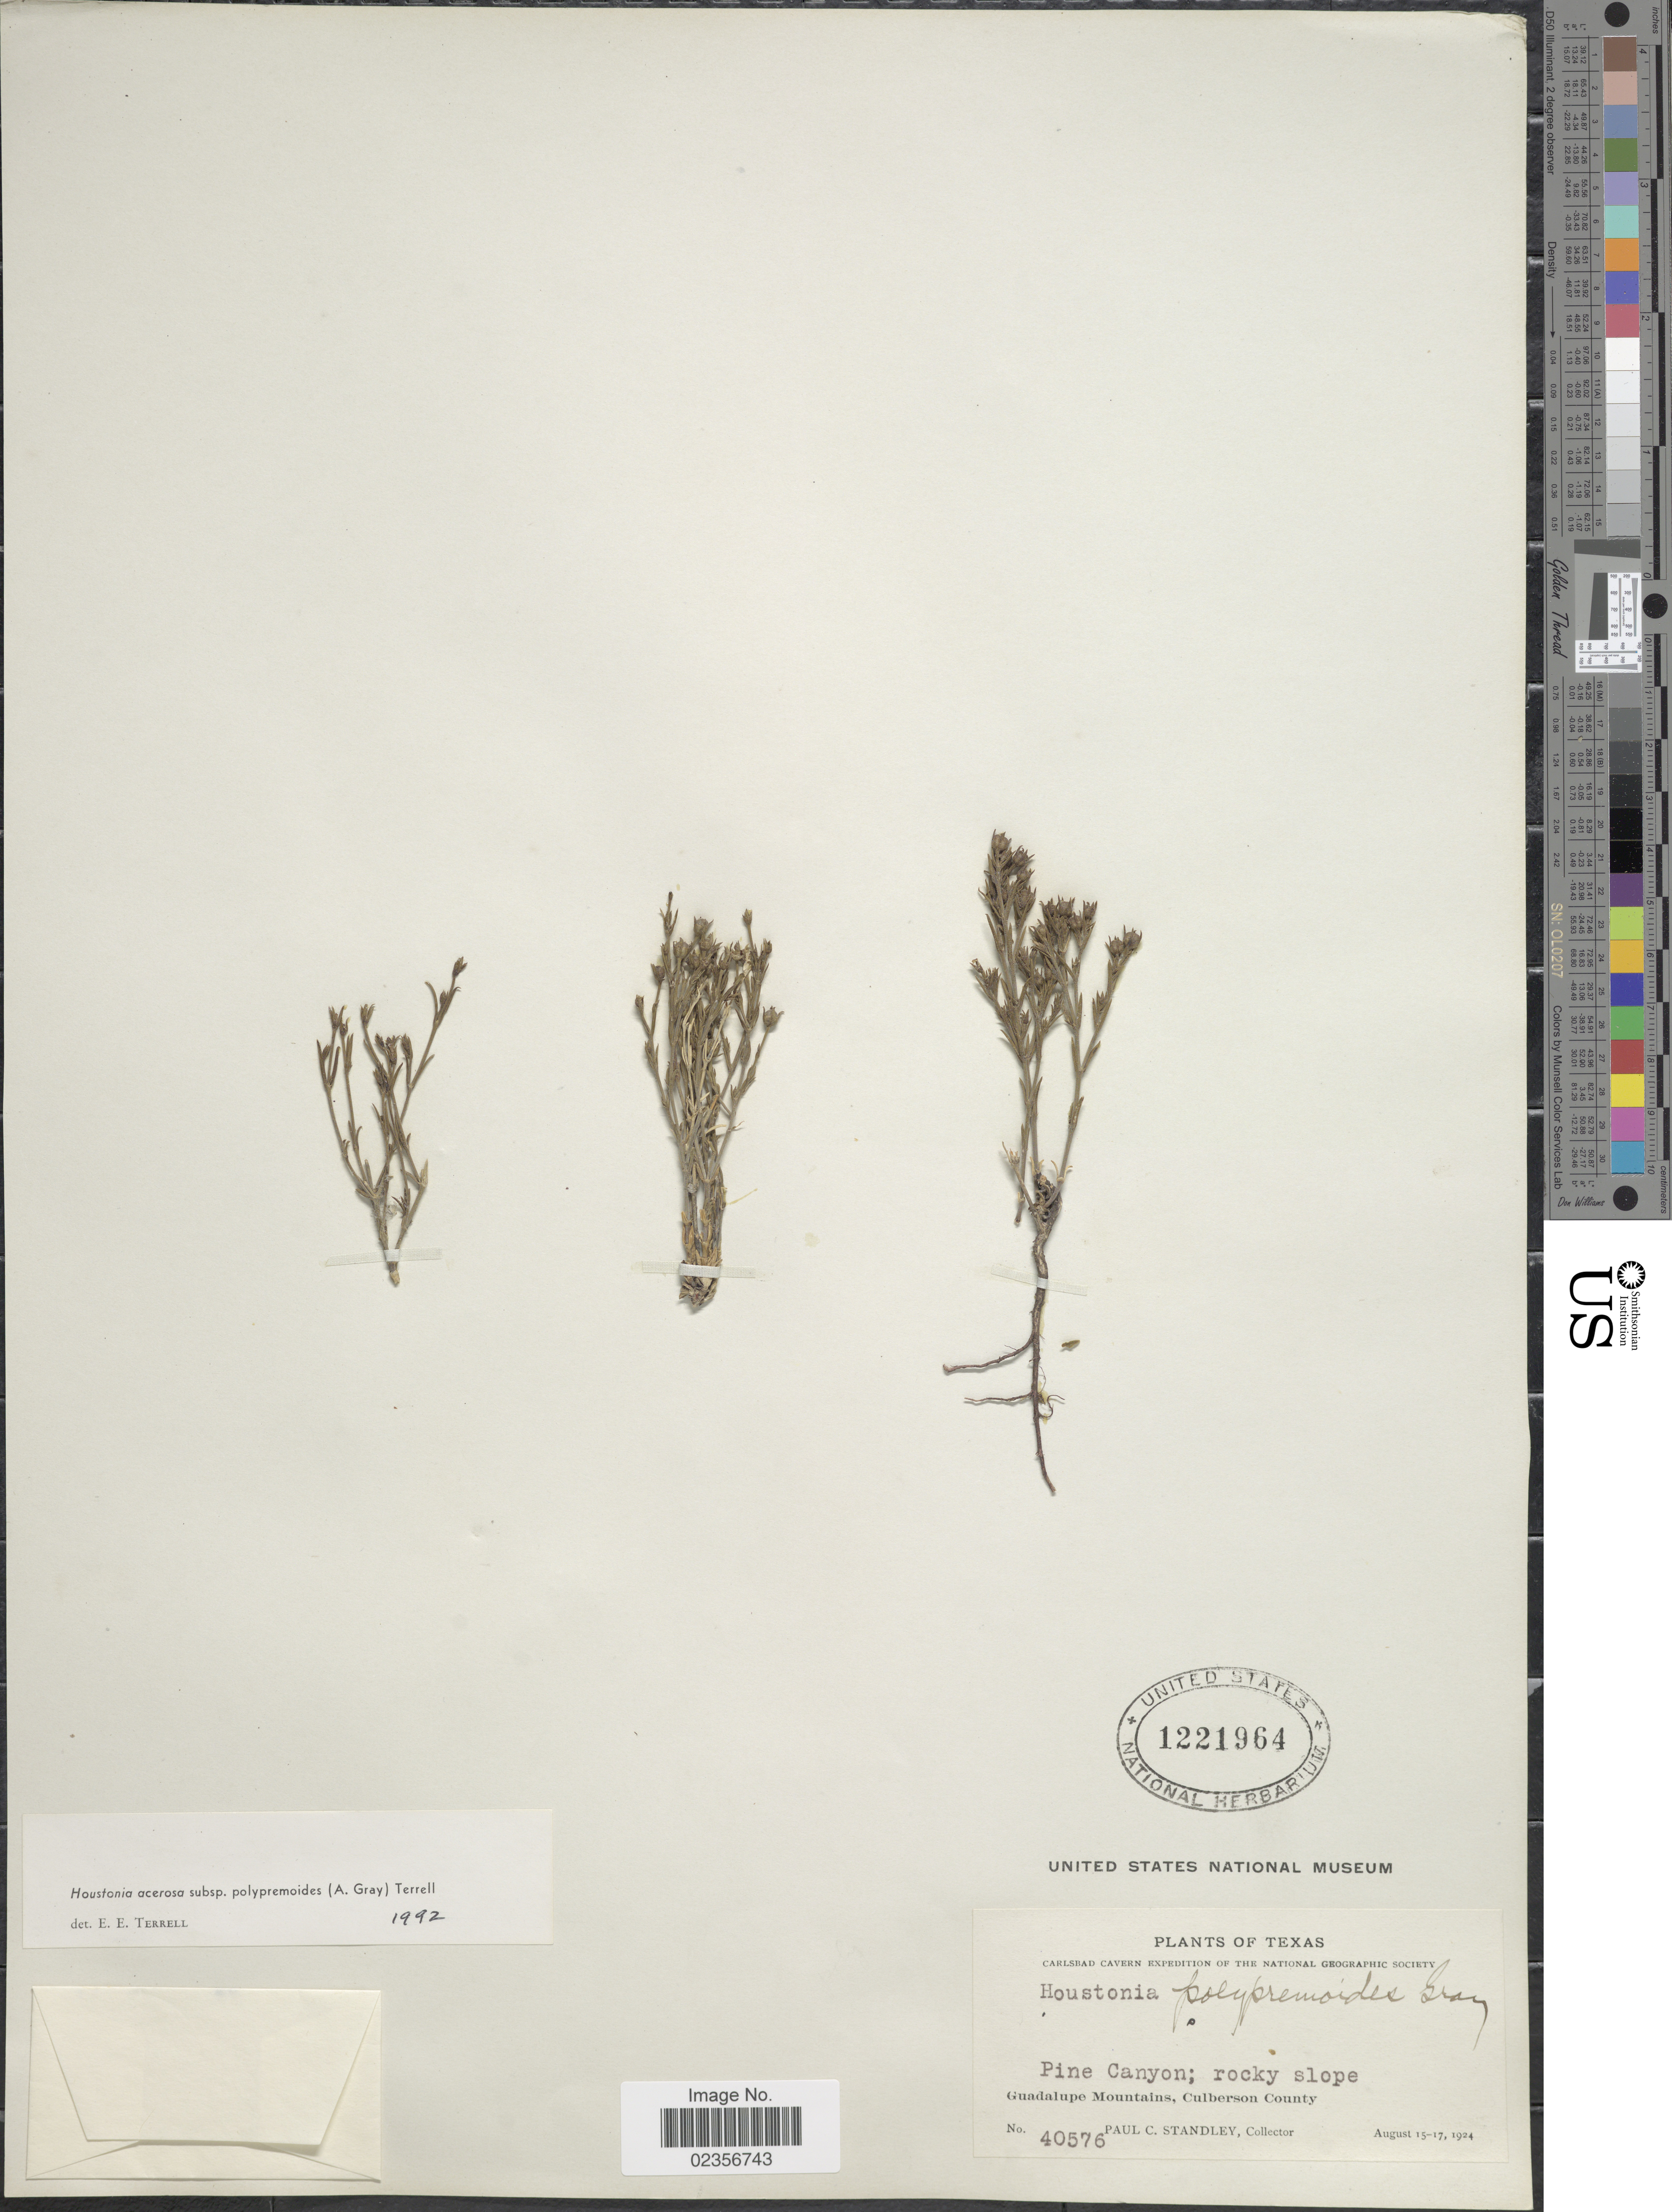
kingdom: Plantae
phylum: Tracheophyta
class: Magnoliopsida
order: Gentianales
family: Rubiaceae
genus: Houstonia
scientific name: Houstonia acerosa var. polypremoides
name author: (A. Gray) Terrell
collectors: P. C. Standley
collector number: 40576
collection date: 1924-08-15/1924-08-17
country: United States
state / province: Texas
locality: Pine Canyon. Guadalupe Mountains, Culberson County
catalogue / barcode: US 1221964